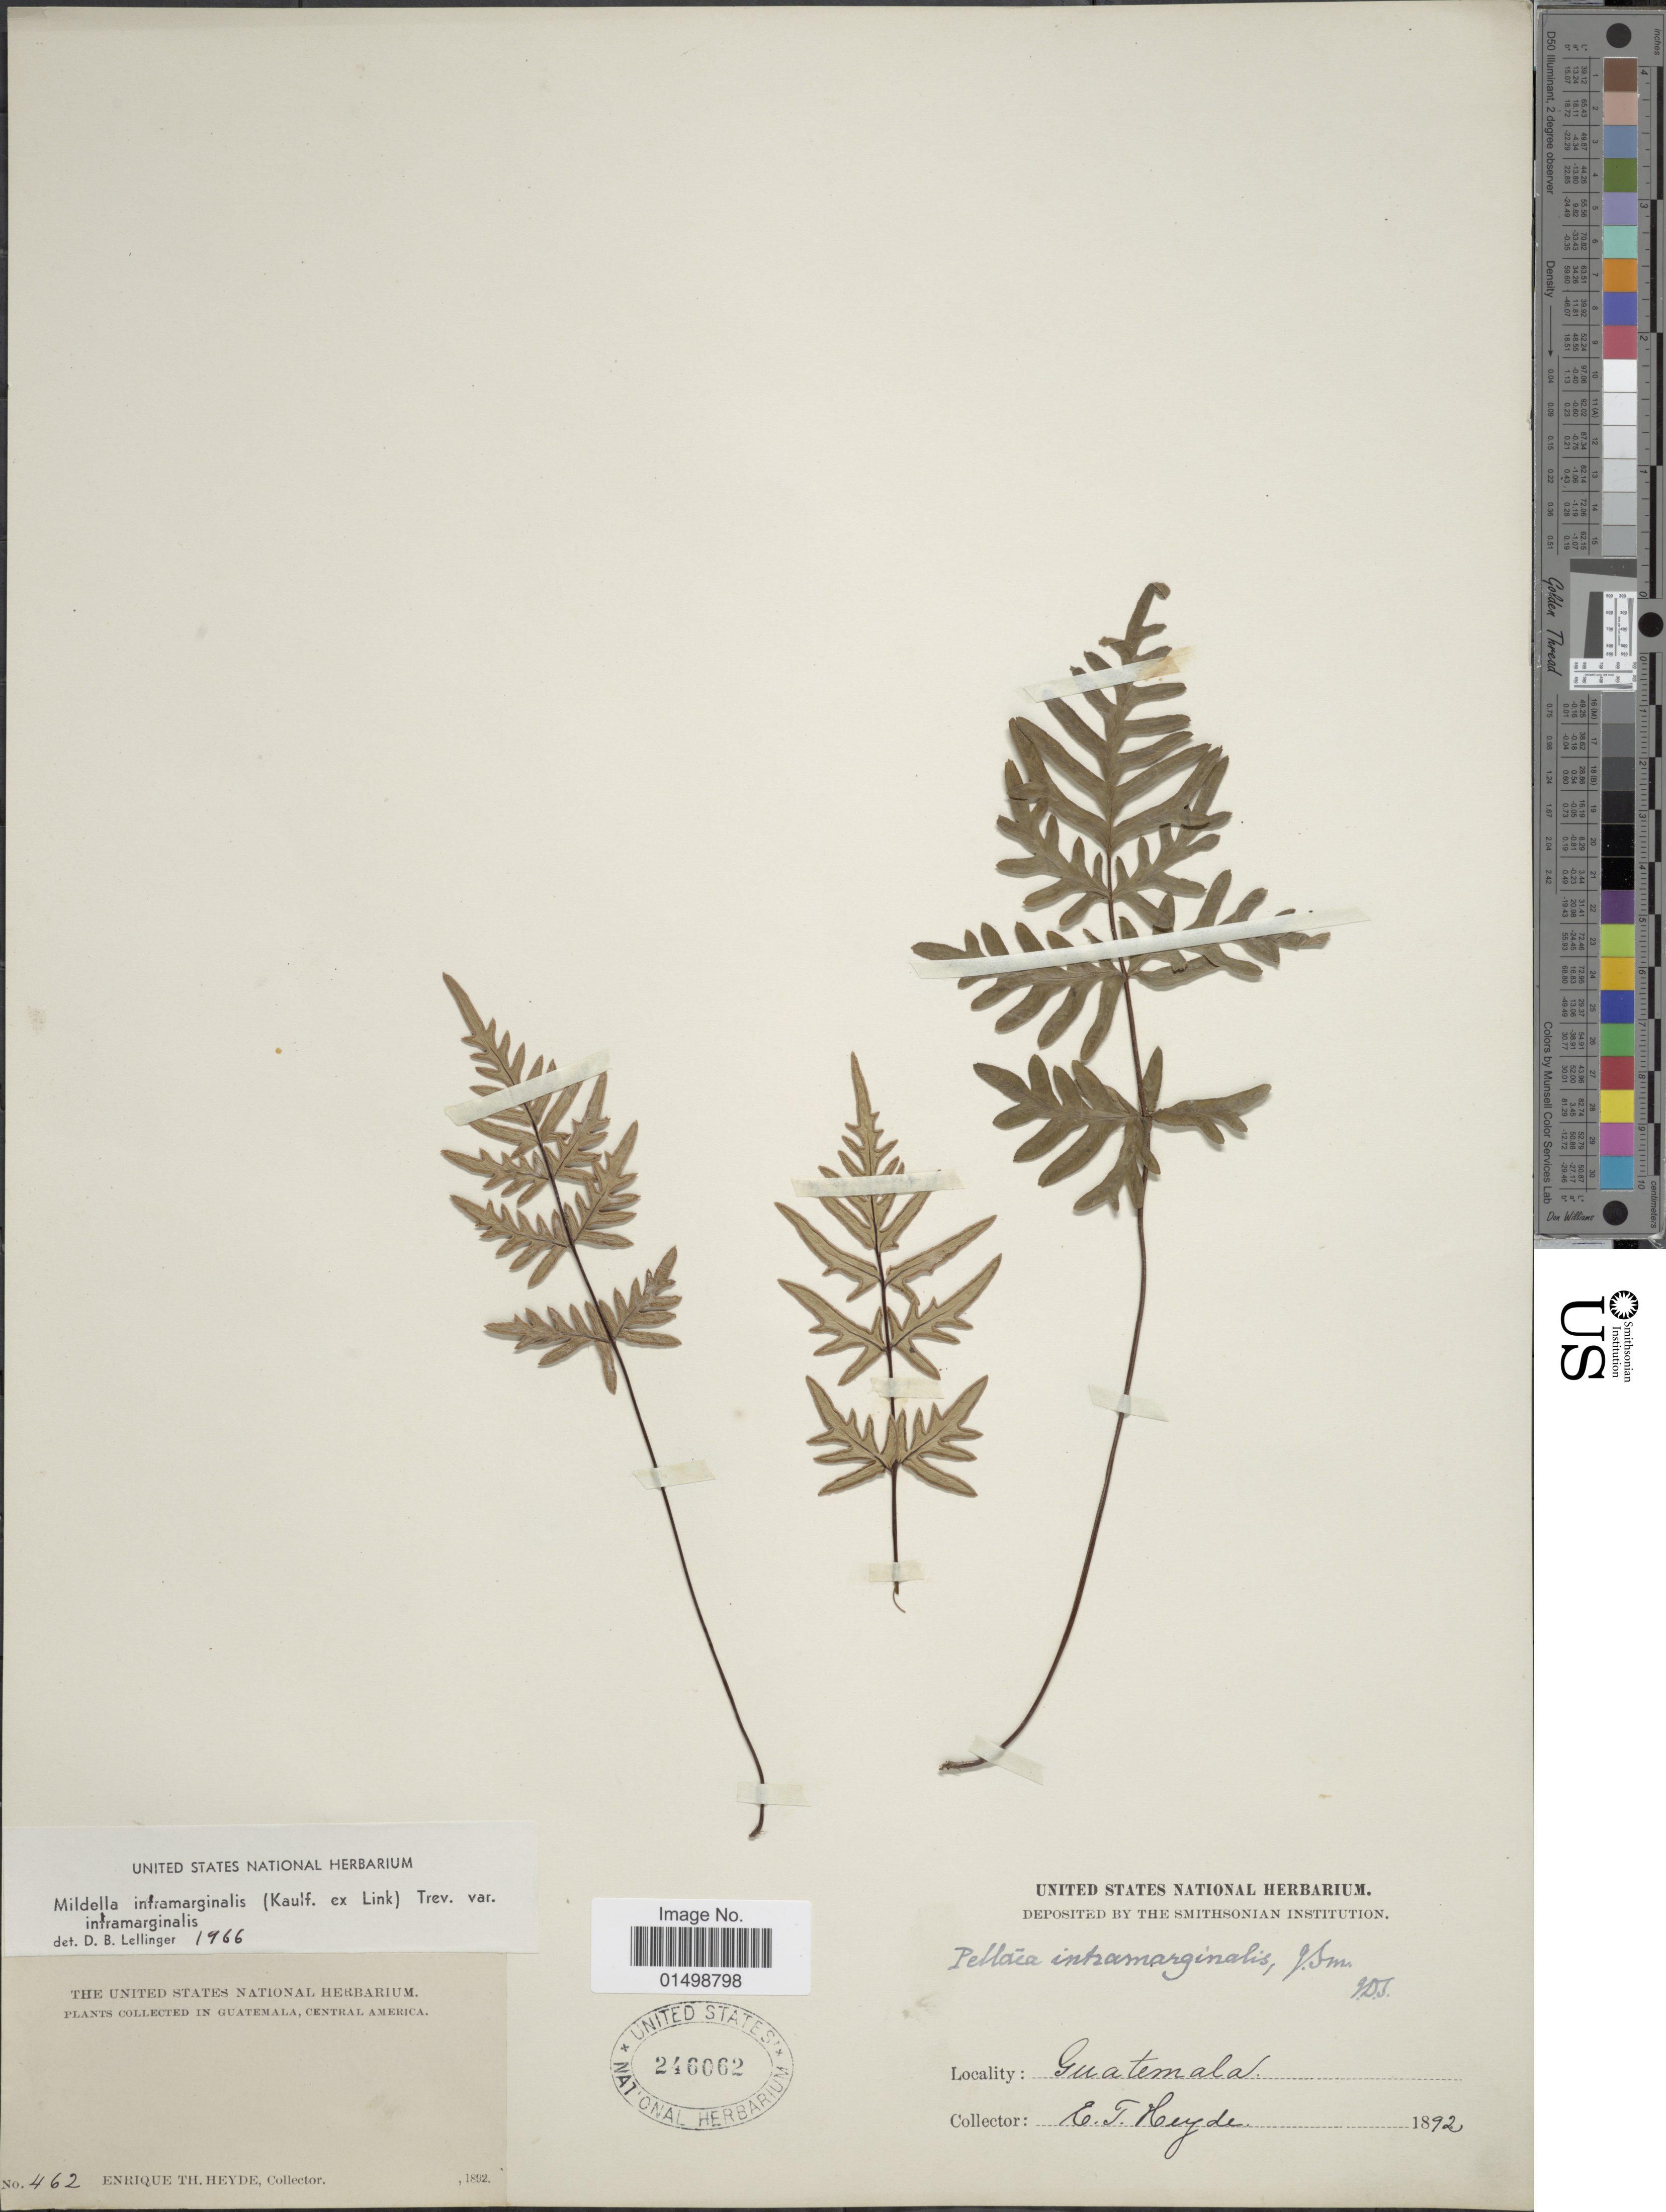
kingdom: Plantae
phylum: Tracheophyta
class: Polypodiopsida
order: Polypodiales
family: Pteridaceae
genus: Cheilanthes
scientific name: Cheilanthes intramarginalis var. intramarginalis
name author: (Kaulf.) Hook.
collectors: E. T. Heyde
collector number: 462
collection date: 1892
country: Guatemala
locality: Guatemala, Central America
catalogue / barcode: US 246062